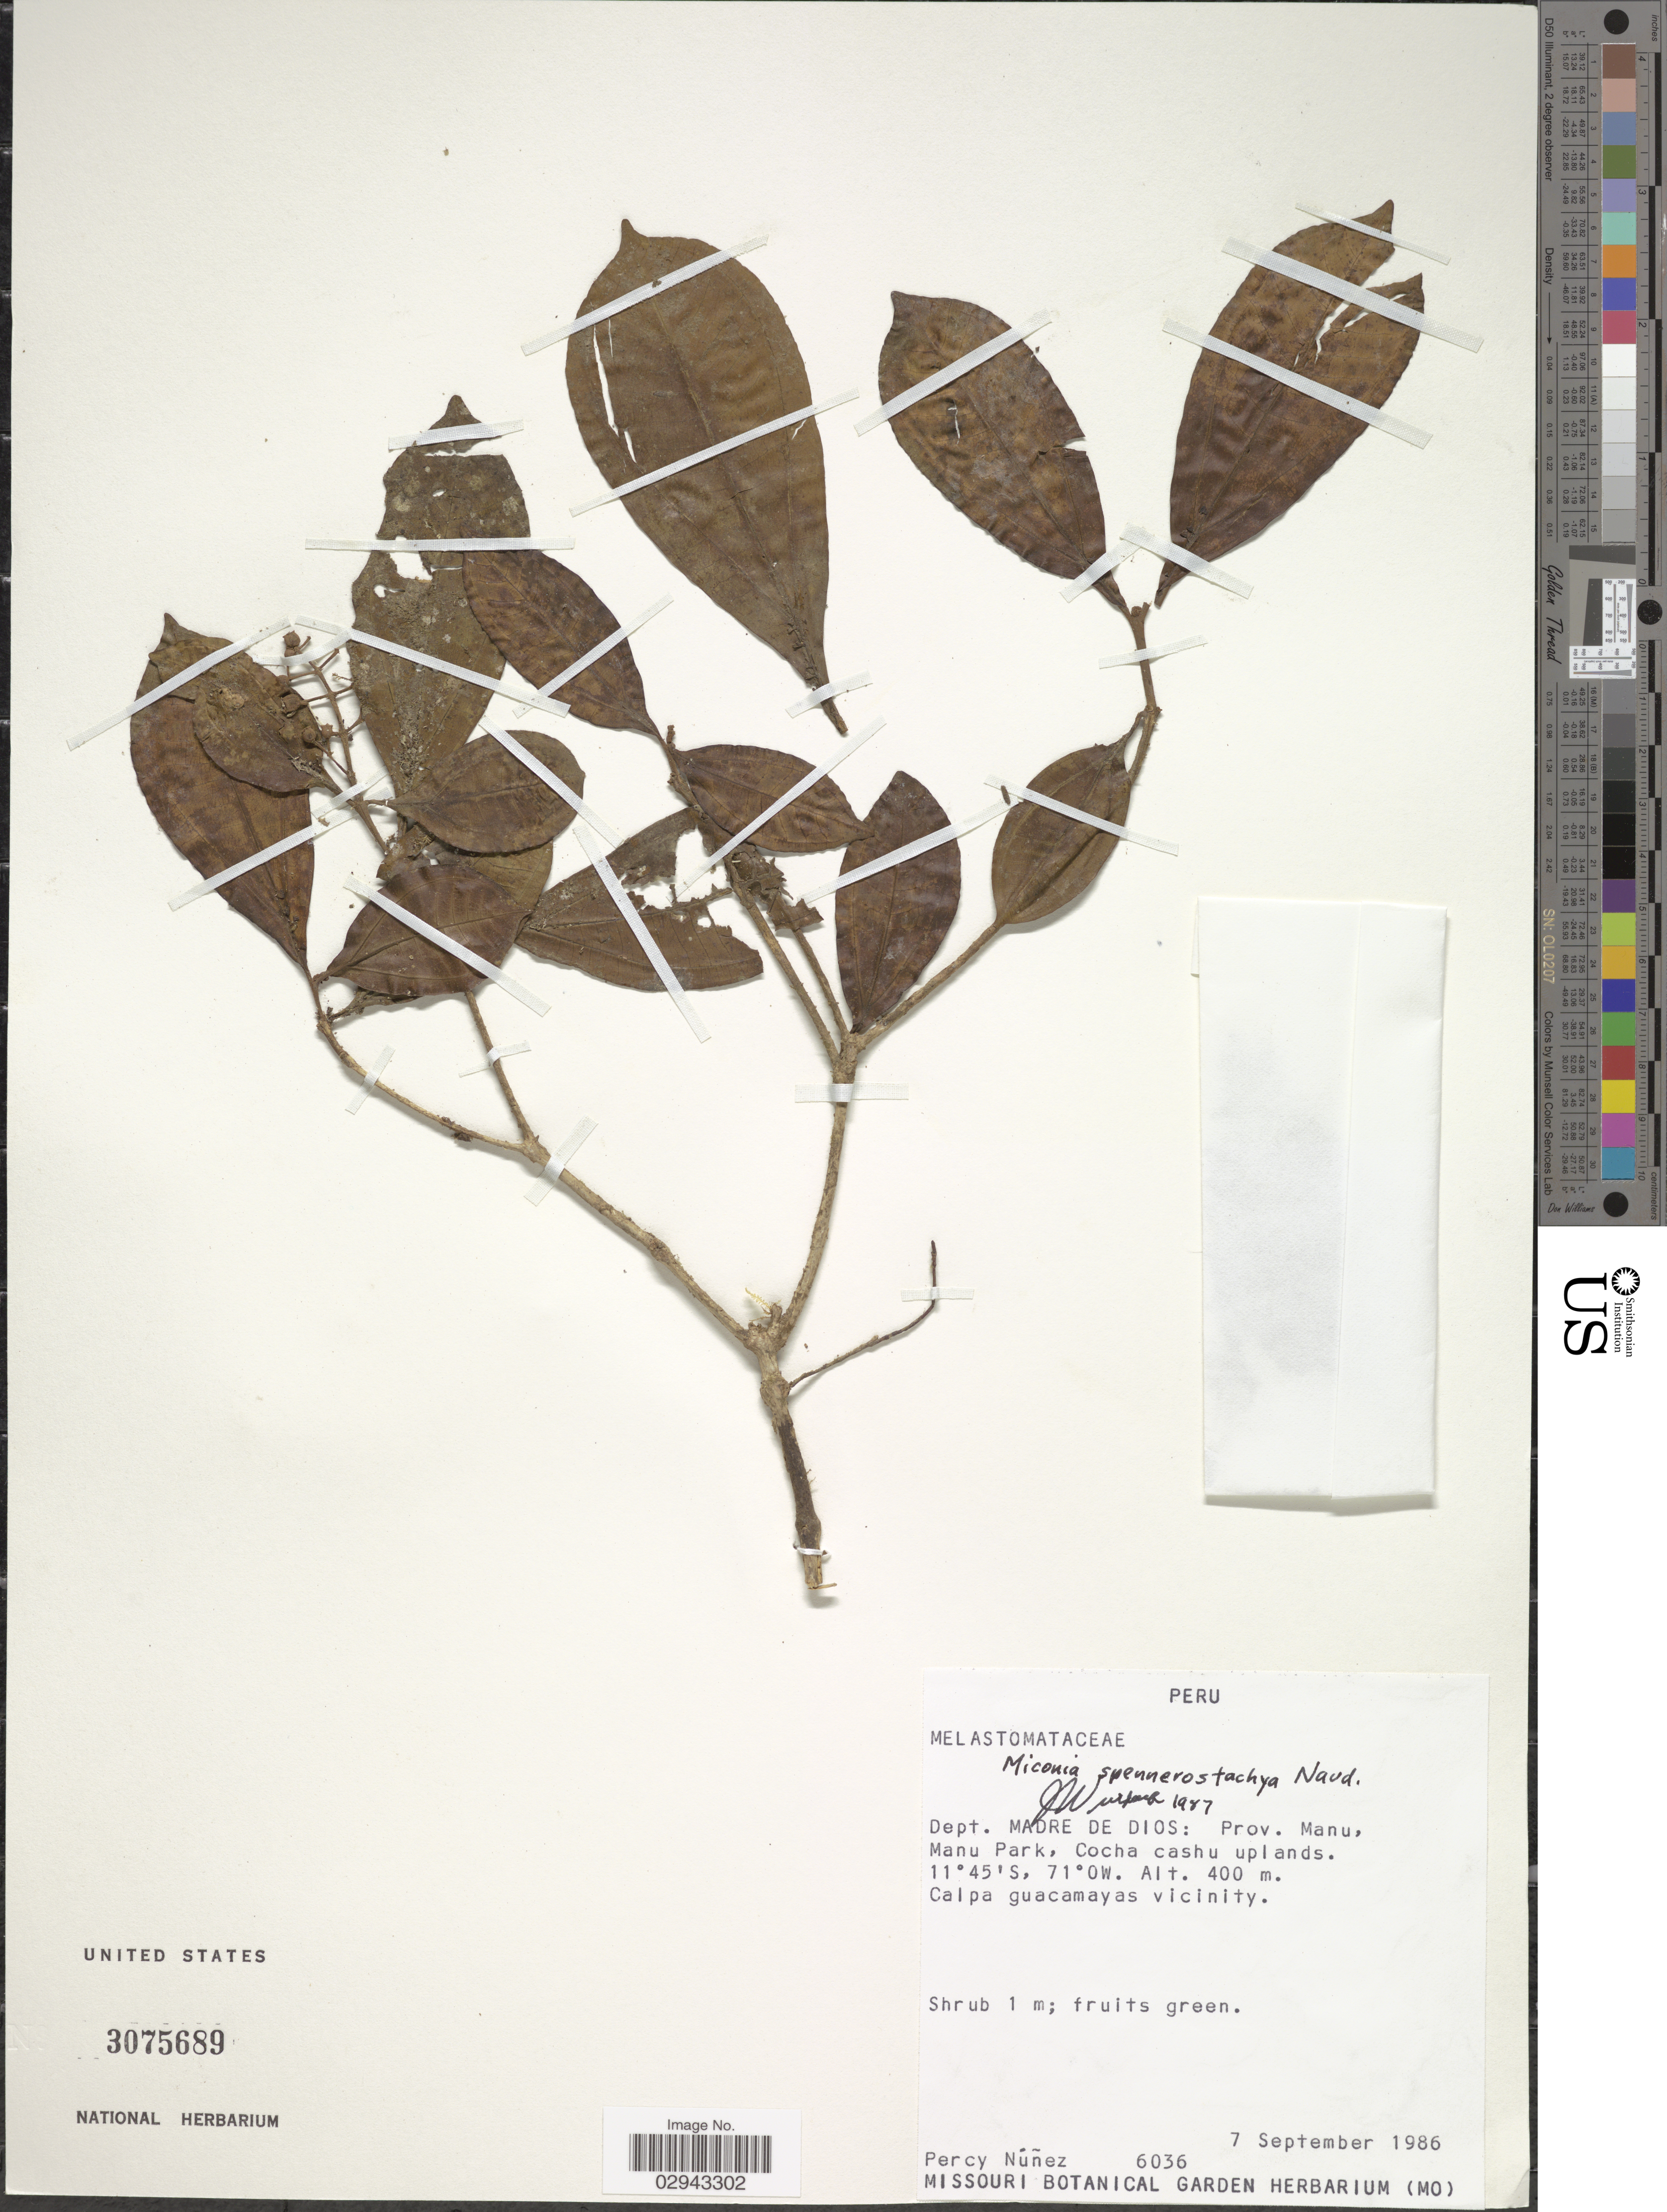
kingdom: Plantae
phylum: Tracheophyta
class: Magnoliopsida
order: Myrtales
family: Melastomataceae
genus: Miconia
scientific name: Miconia spennerostachya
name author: Naudin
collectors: P. Nuñez V.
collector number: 6036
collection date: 1986-09-07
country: Peru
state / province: Madre de Dios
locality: Dept. Madre de Dios: Prov. Manu, Manu Park, Cocha cashu uplands. Calpa guacamayas vicinity.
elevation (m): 400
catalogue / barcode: US 3075689